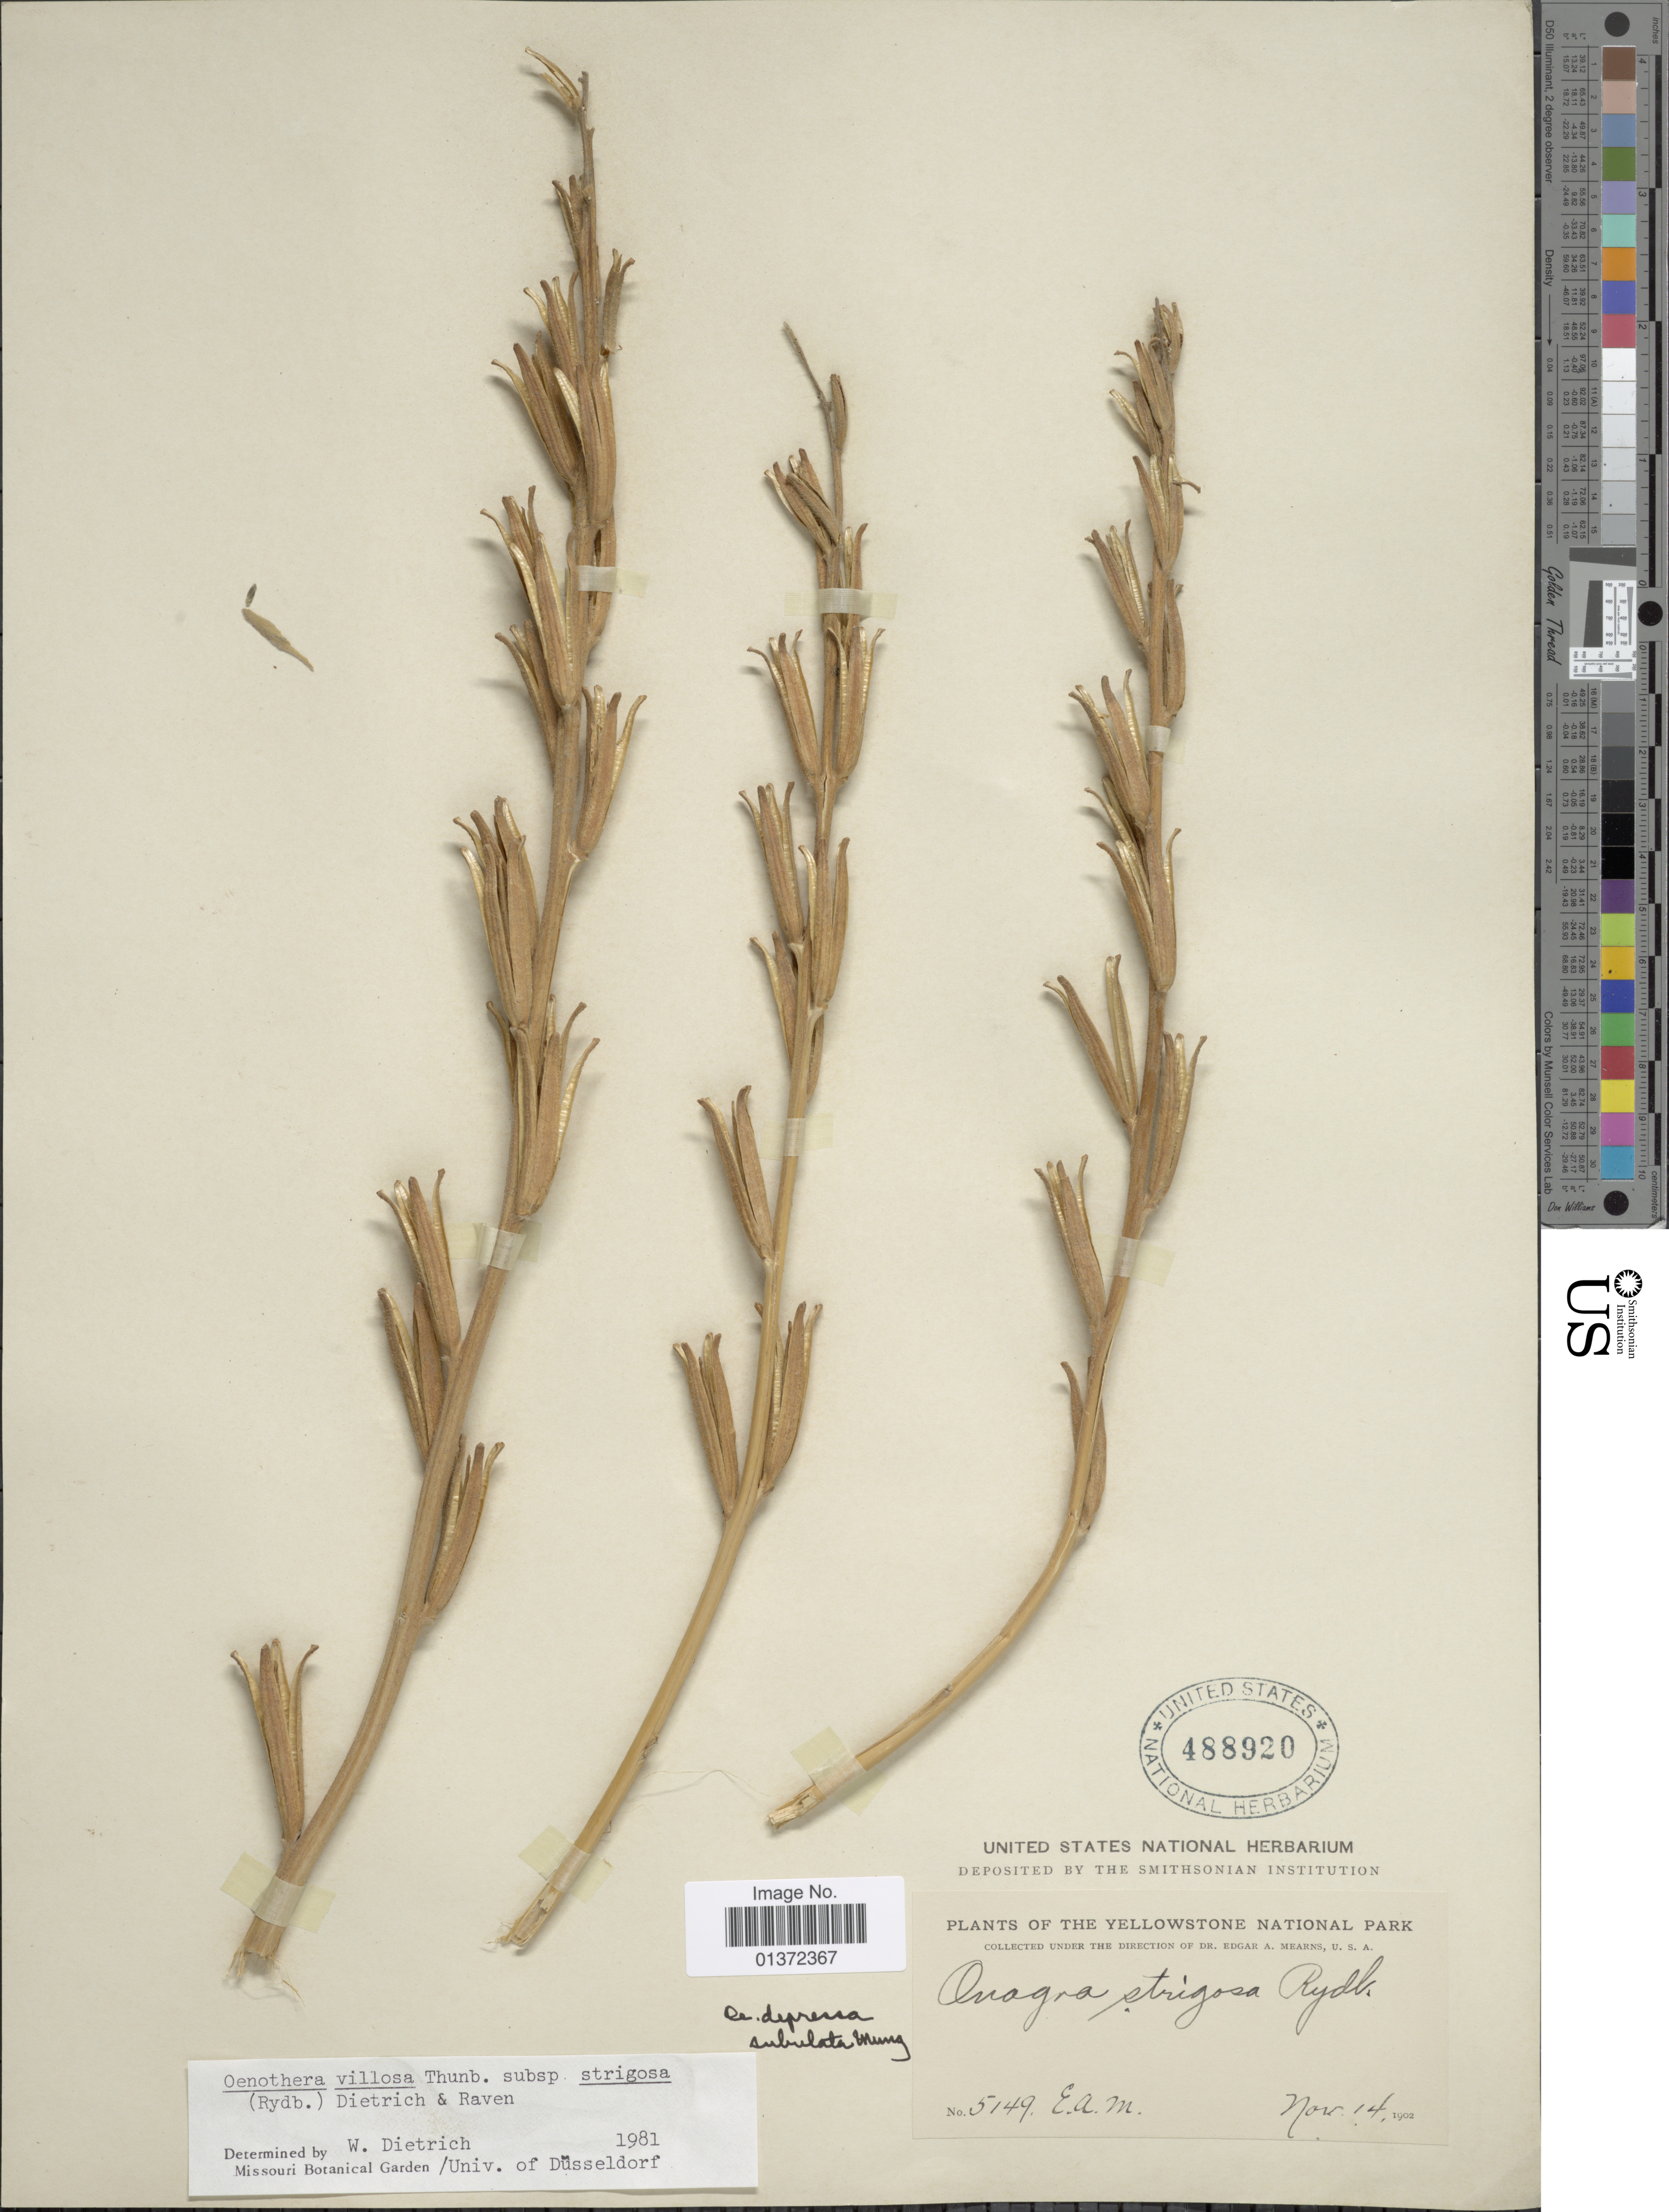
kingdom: Plantae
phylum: Tracheophyta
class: Magnoliopsida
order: Myrtales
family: Onagraceae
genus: Oenothera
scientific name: Oenothera villosa subsp. strigosa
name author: (Rydb.) W. Dietr. & P.H. Raven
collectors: E. A. Mearns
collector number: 5149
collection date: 1902-11-14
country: United States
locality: Yellowstone National Park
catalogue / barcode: US 488920